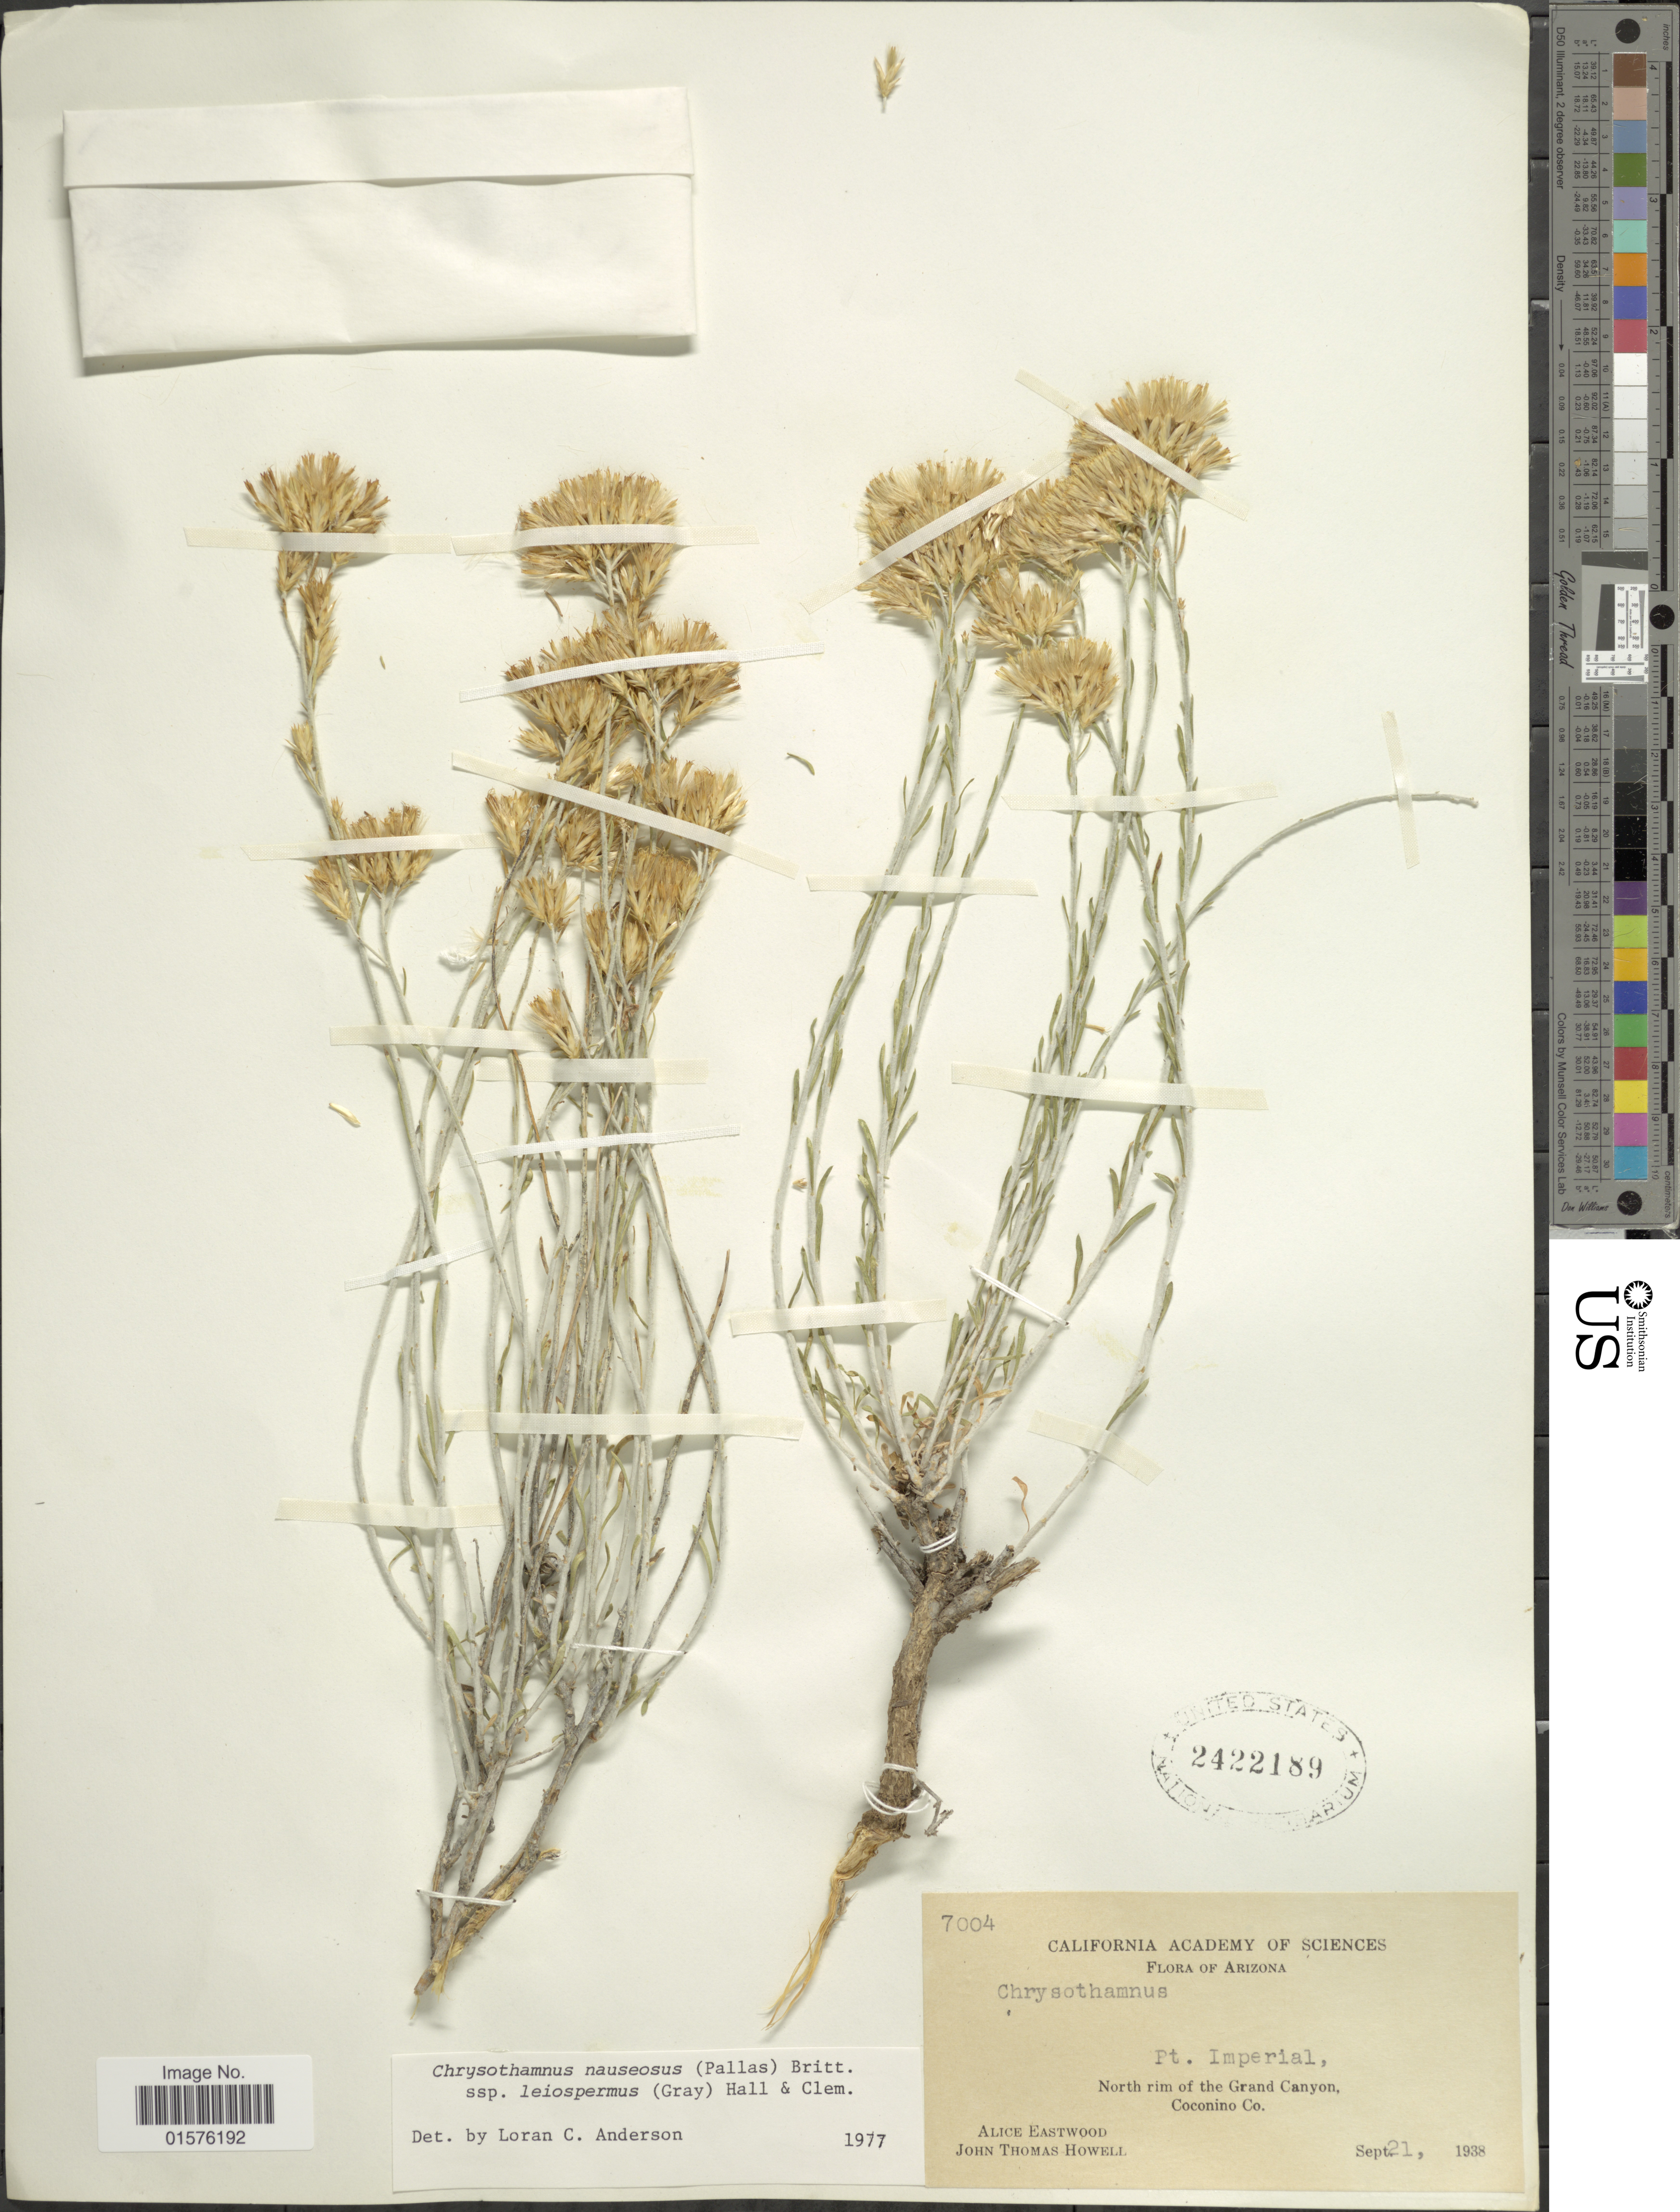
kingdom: Plantae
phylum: Tracheophyta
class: Magnoliopsida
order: Asterales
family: Asteraceae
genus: Ericameria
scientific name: Ericameria nauseosa var. leiosperma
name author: (A. Gray) G.L. Nesom & G.I. Baird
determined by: Urbatsch, Lowell E., Curator (LSU), Louisiana State University (UNITED STATES)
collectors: A. Eastwood & J. T. Howell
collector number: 7004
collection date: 1938-09-21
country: United States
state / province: Arizona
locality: Pt. Imperial, North rim of the Grand Canyon. Coconino Co.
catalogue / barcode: US 2422189